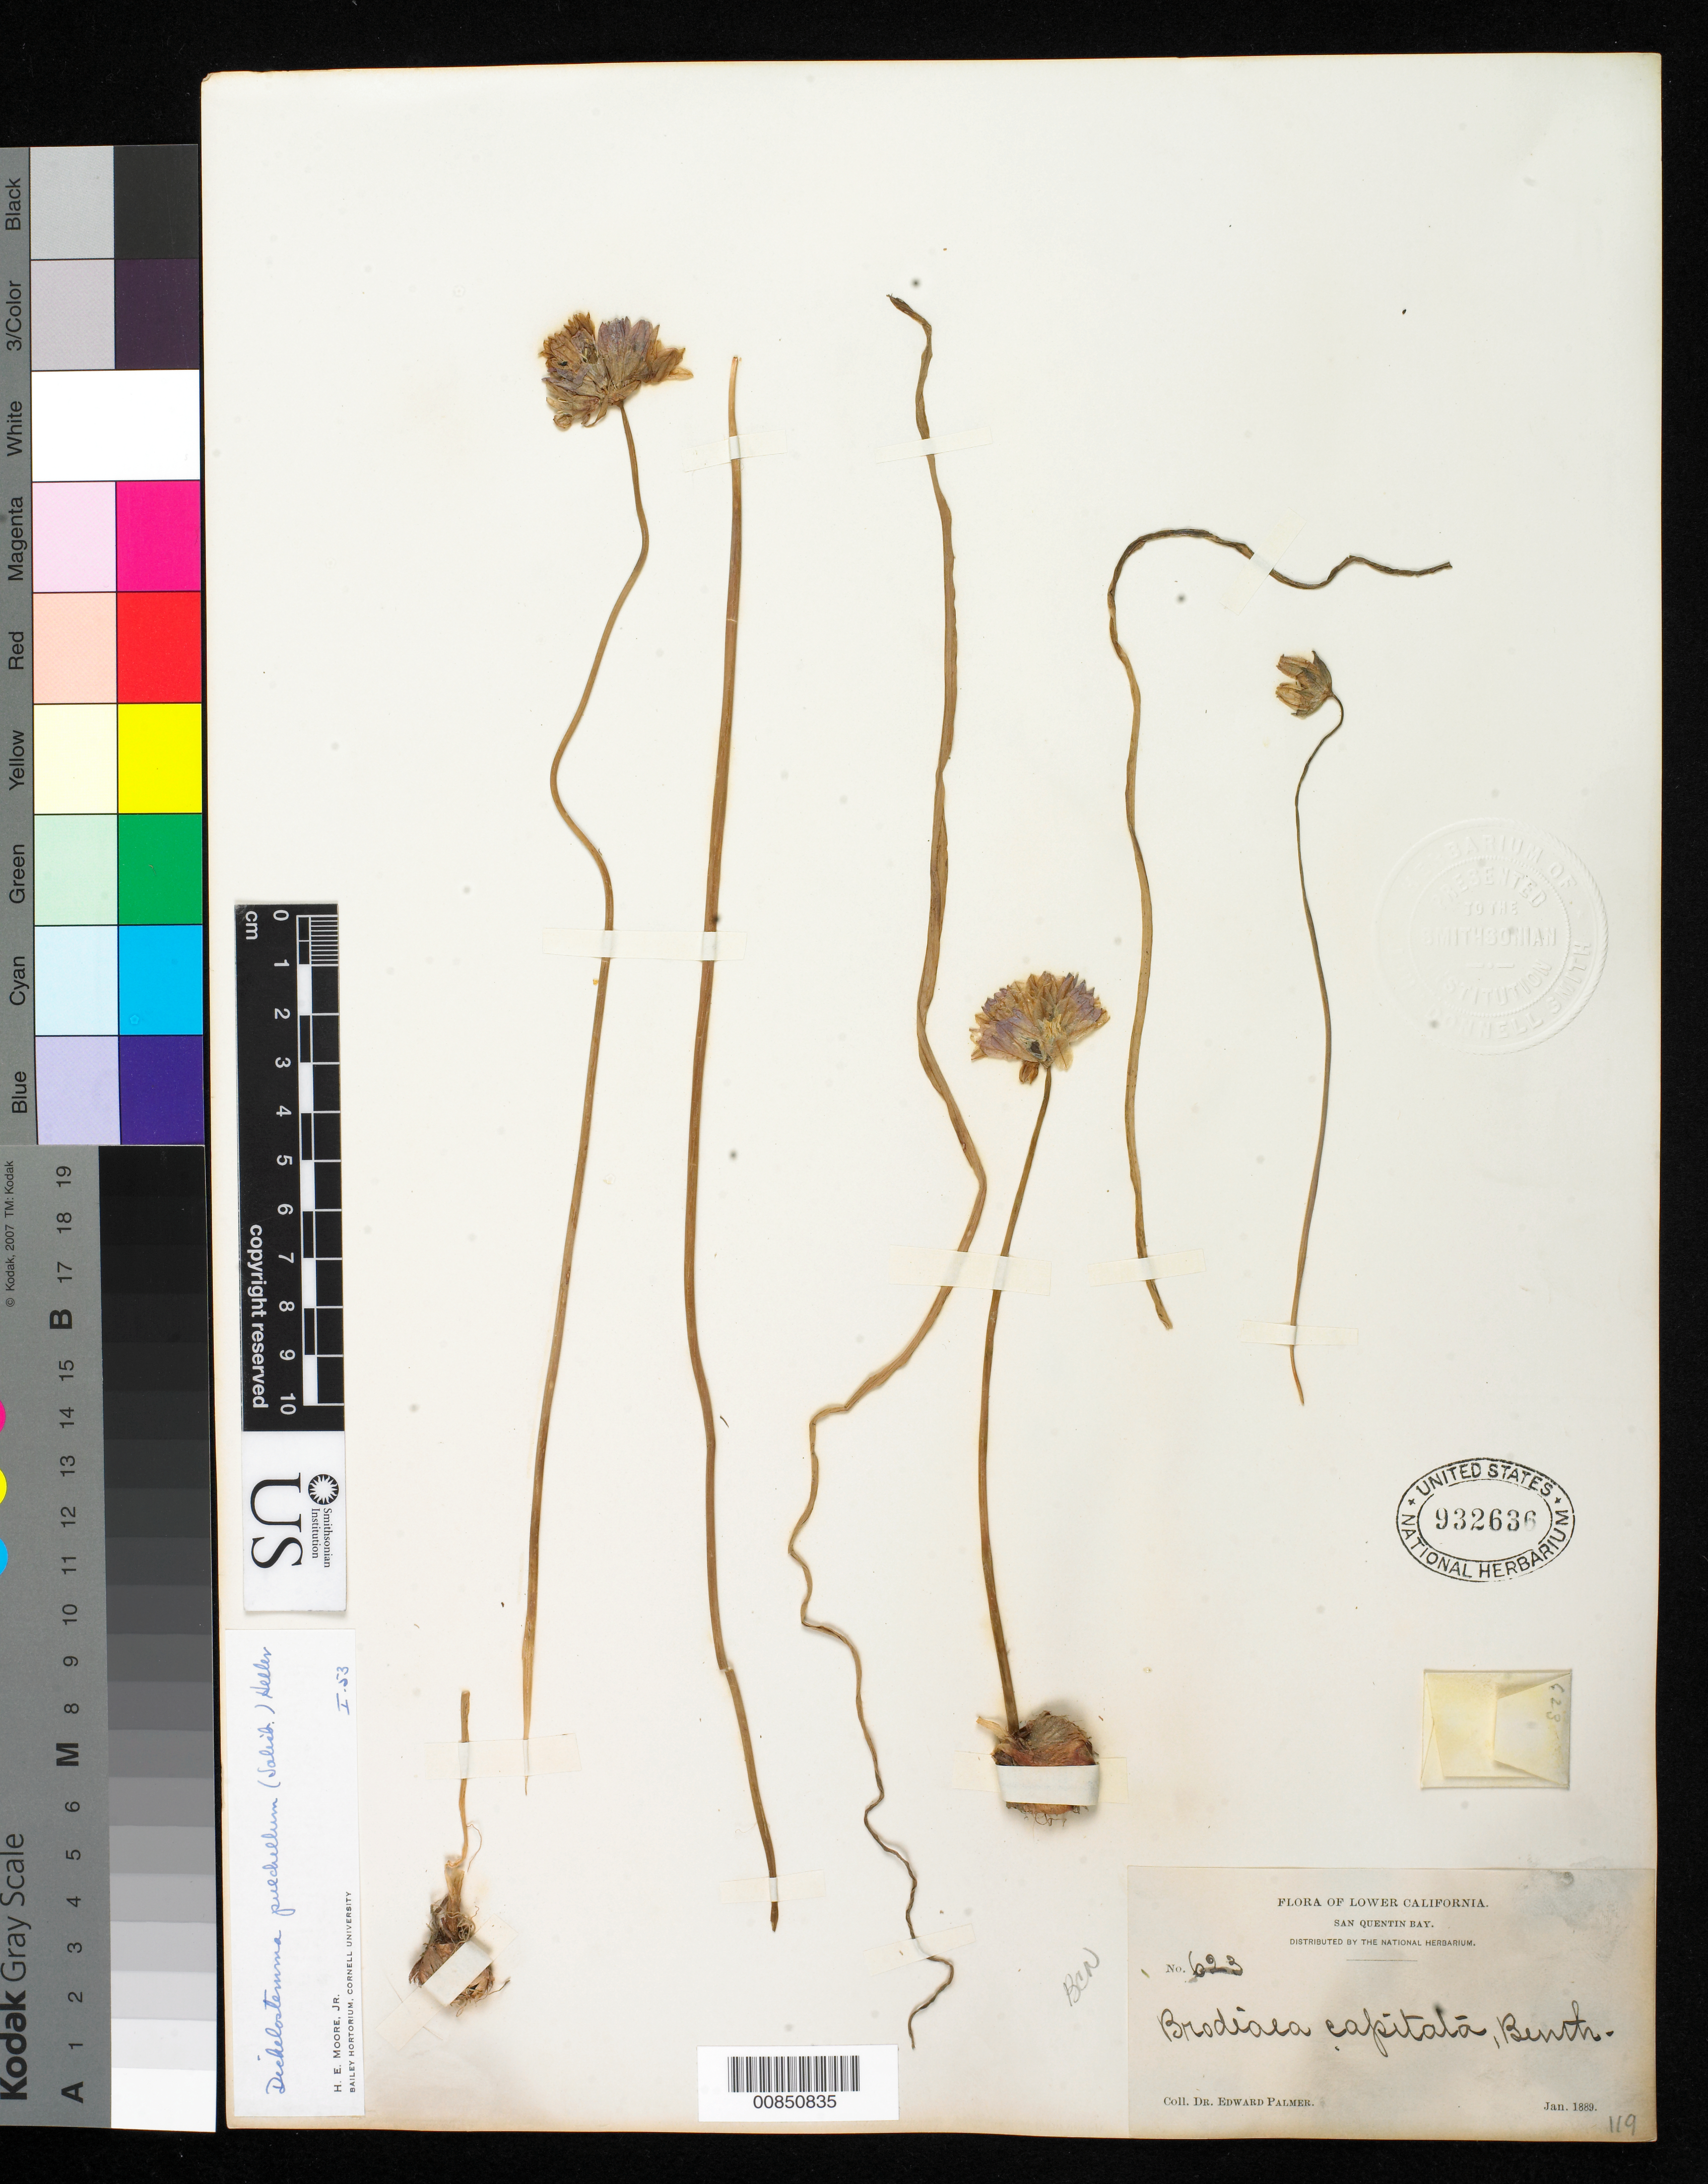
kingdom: Plantae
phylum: Tracheophyta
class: Liliopsida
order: Asparagales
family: Asparagaceae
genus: Dichelostemma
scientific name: Dichelostemma pulchellum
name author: (Salisb.) A. Heller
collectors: E. Palmer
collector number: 623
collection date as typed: Jan 1889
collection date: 1889-01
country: Mexico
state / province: Baja California Norte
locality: San Quentin Bay, Baja California.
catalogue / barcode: US 932636